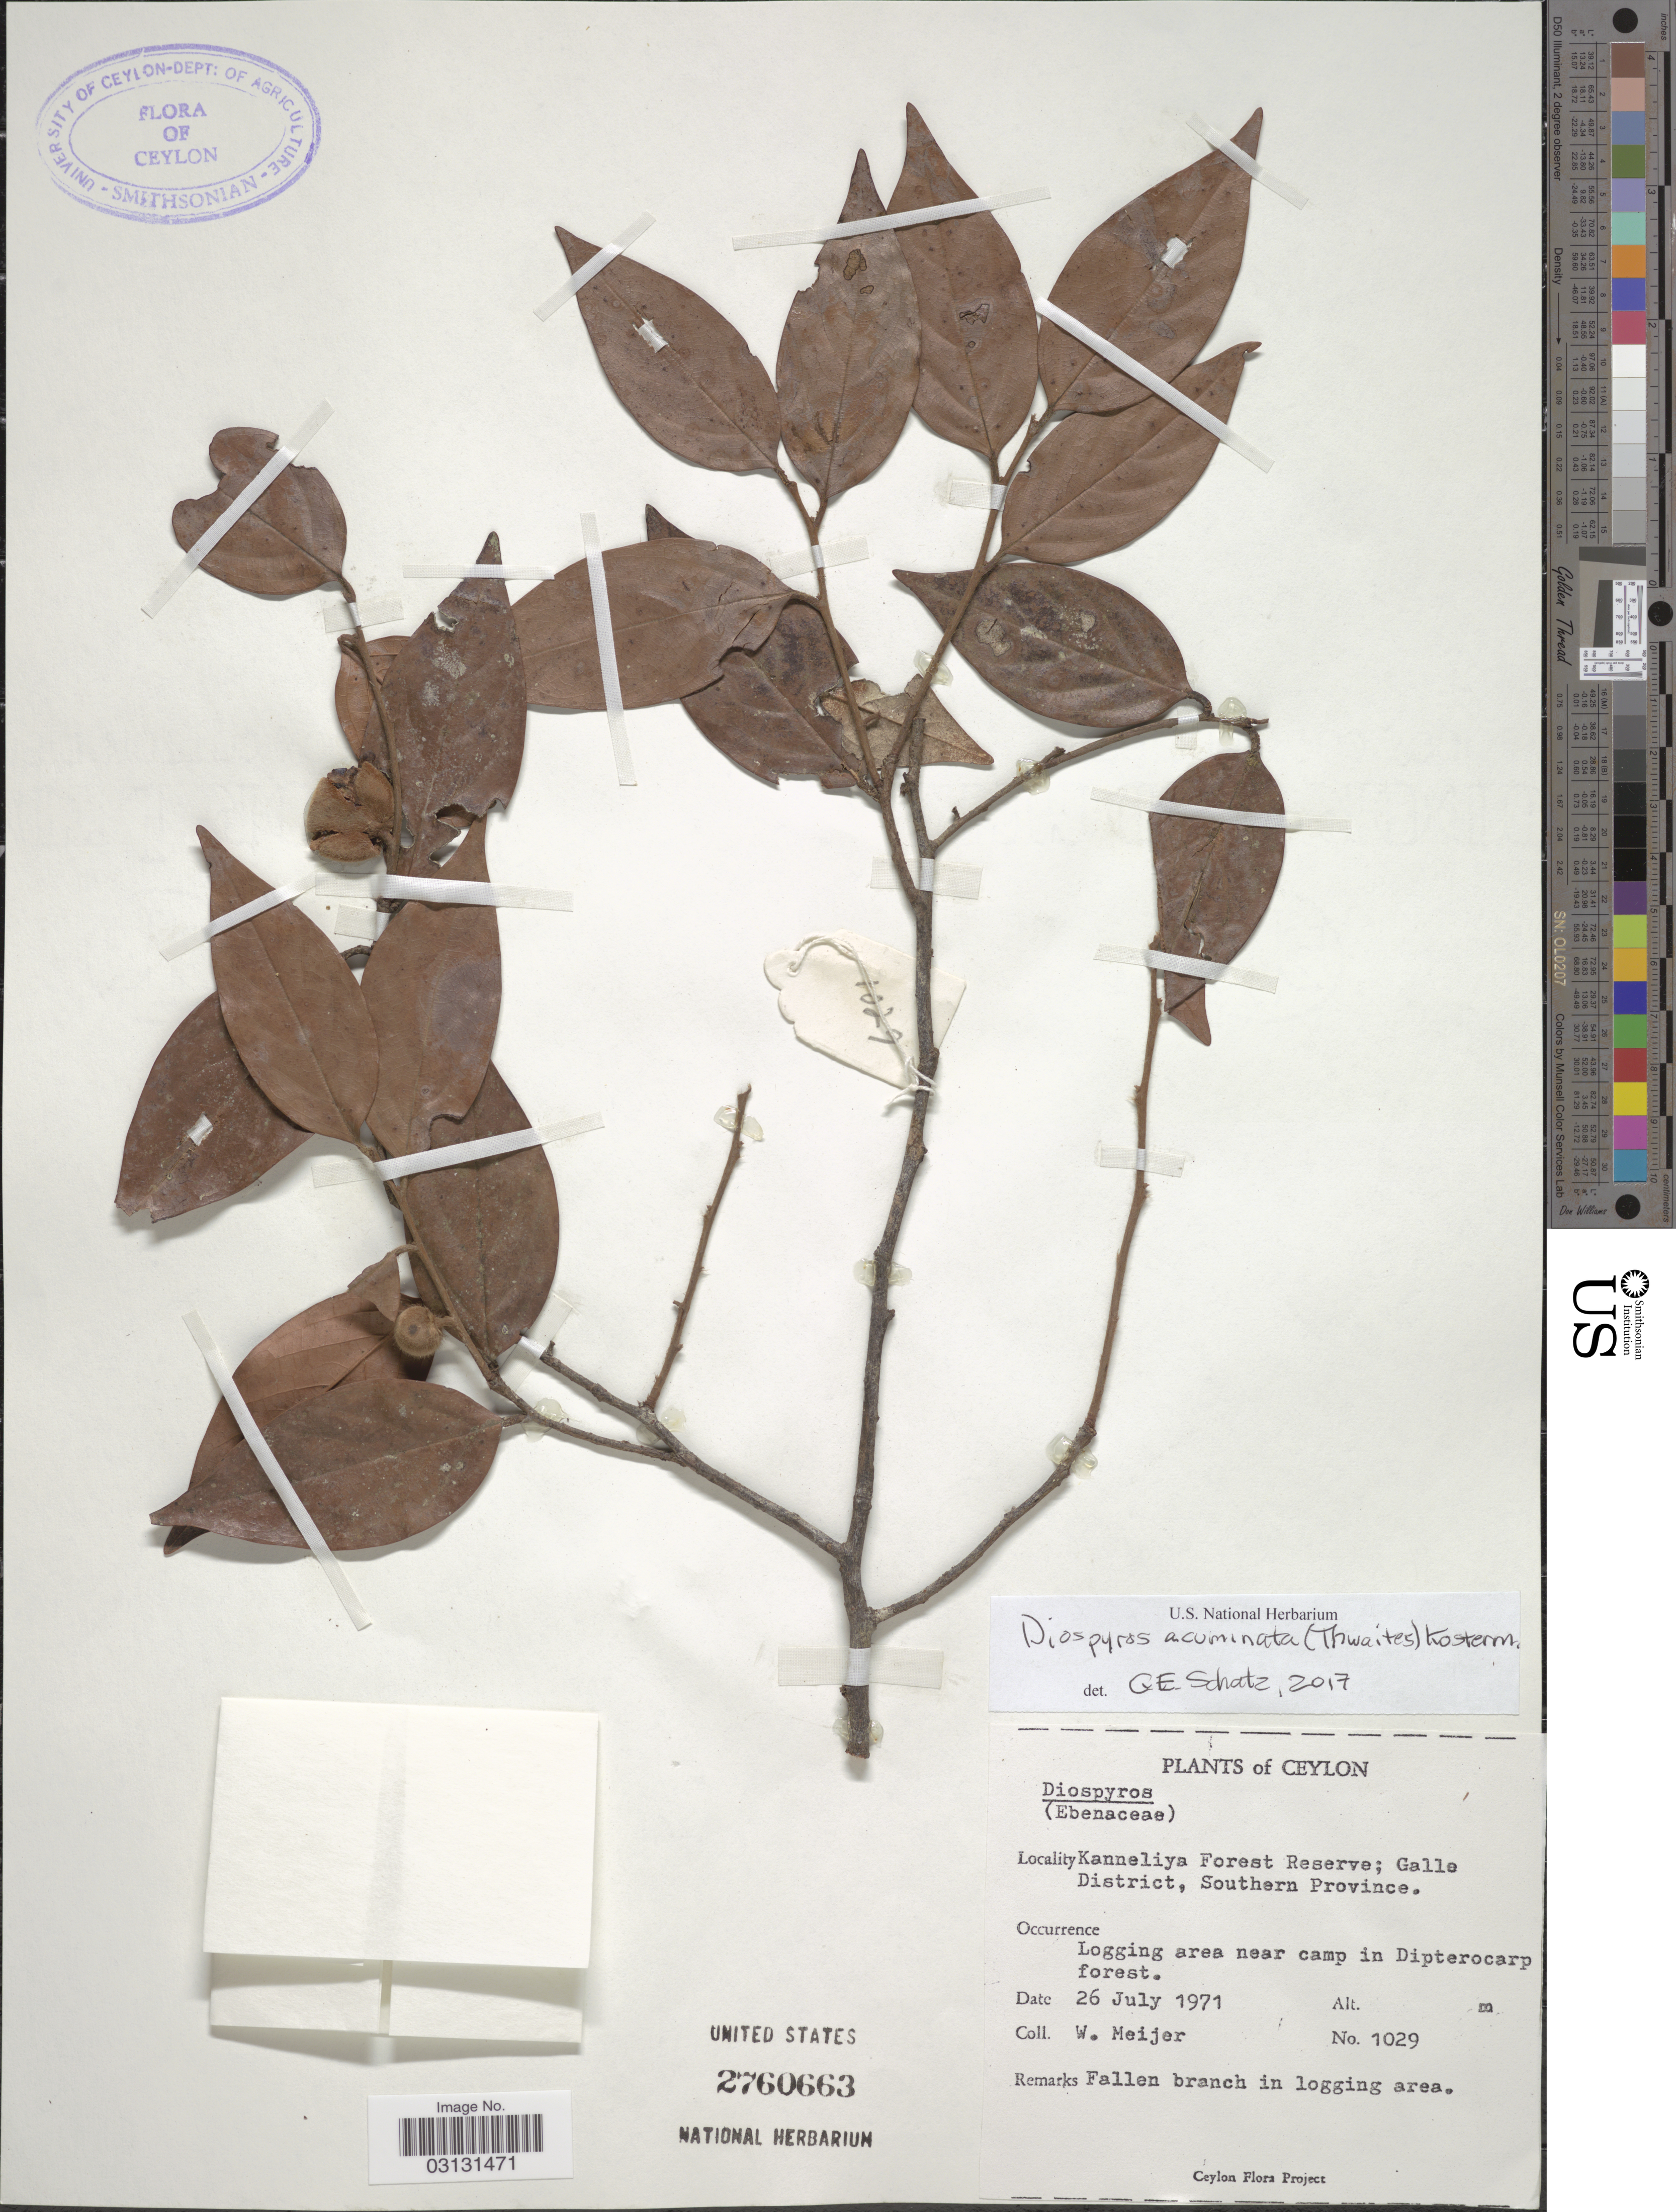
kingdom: Plantae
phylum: Tracheophyta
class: Magnoliopsida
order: Ericales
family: Ebenaceae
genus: Diospyros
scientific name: Diospyros acuminata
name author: (Thwaites) Kosterm.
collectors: W. Meijer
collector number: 1029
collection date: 1971-07-26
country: Sri Lanka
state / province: Southern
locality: Ceylon. Kanneliya Forest Reserve; Galle District. Logging area near camp in Dipterocarp forest.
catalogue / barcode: US 2760663